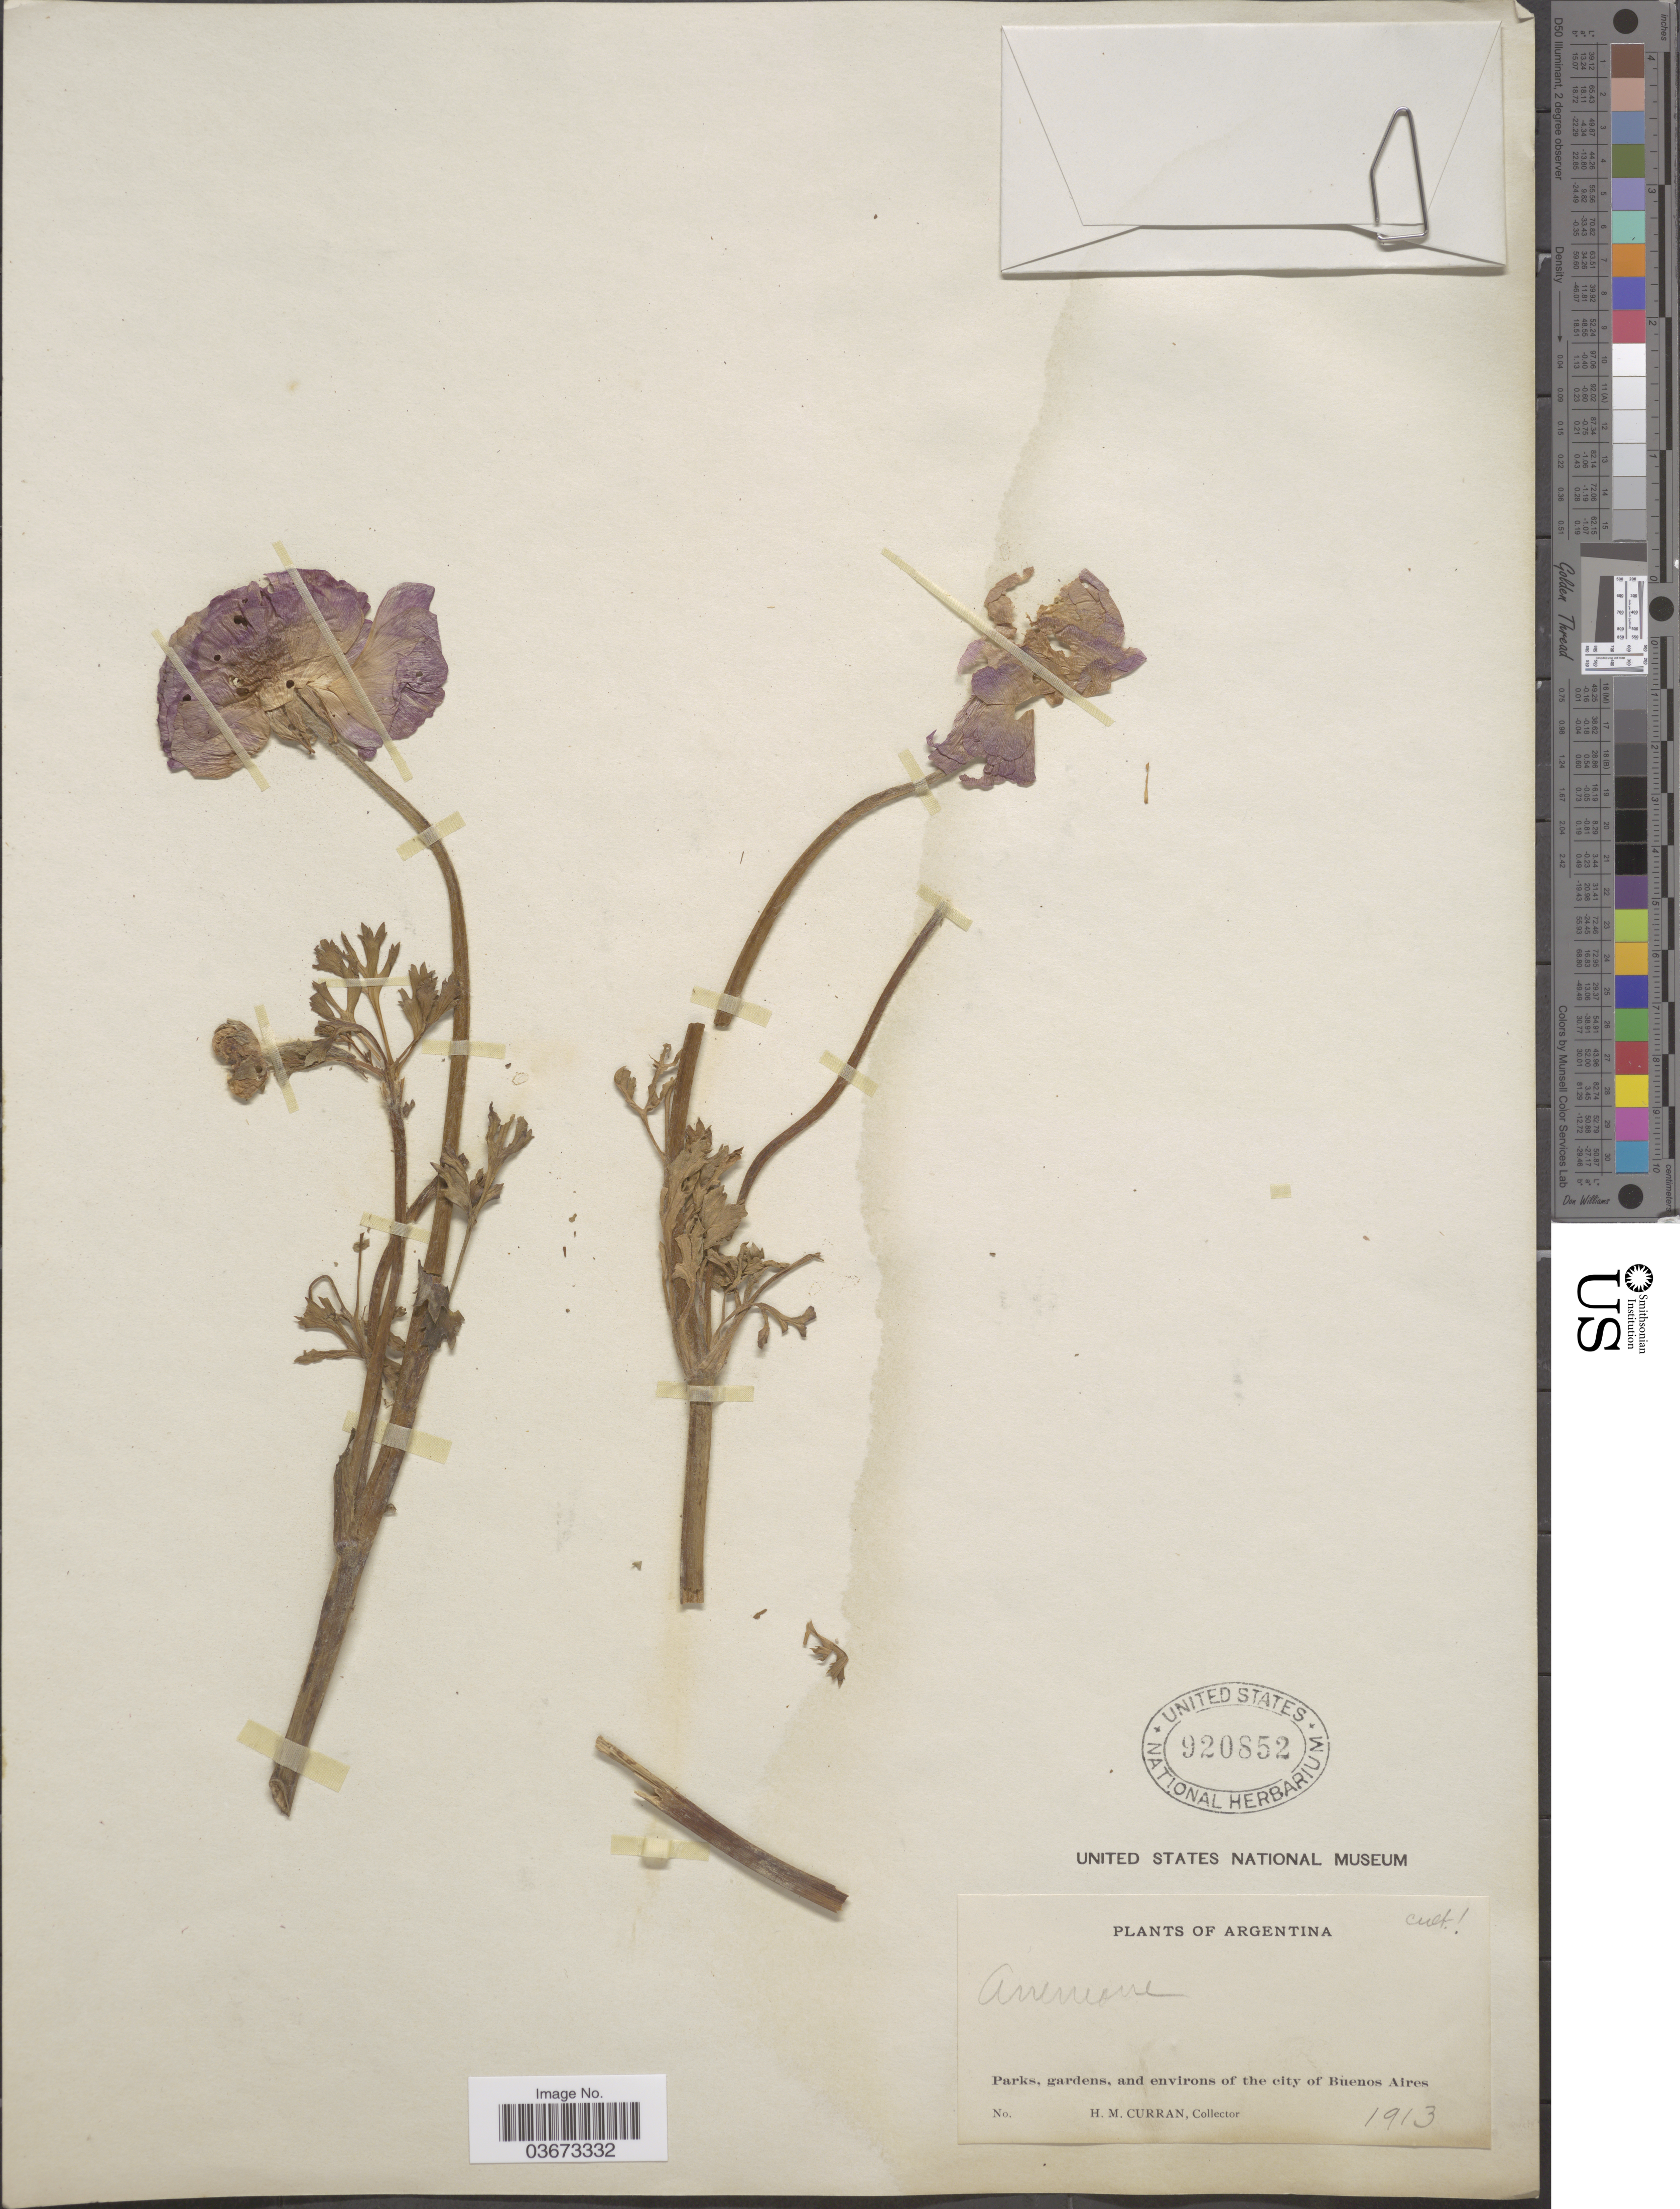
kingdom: Plantae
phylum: Tracheophyta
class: Magnoliopsida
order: Ranunculales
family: Ranunculaceae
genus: Anemone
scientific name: Anemone sp.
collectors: H. M. Curran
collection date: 1913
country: Argentina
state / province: Buenos Aires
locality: Parks, gardens, and environs of the city of Buenos Aires.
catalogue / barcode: US 920852